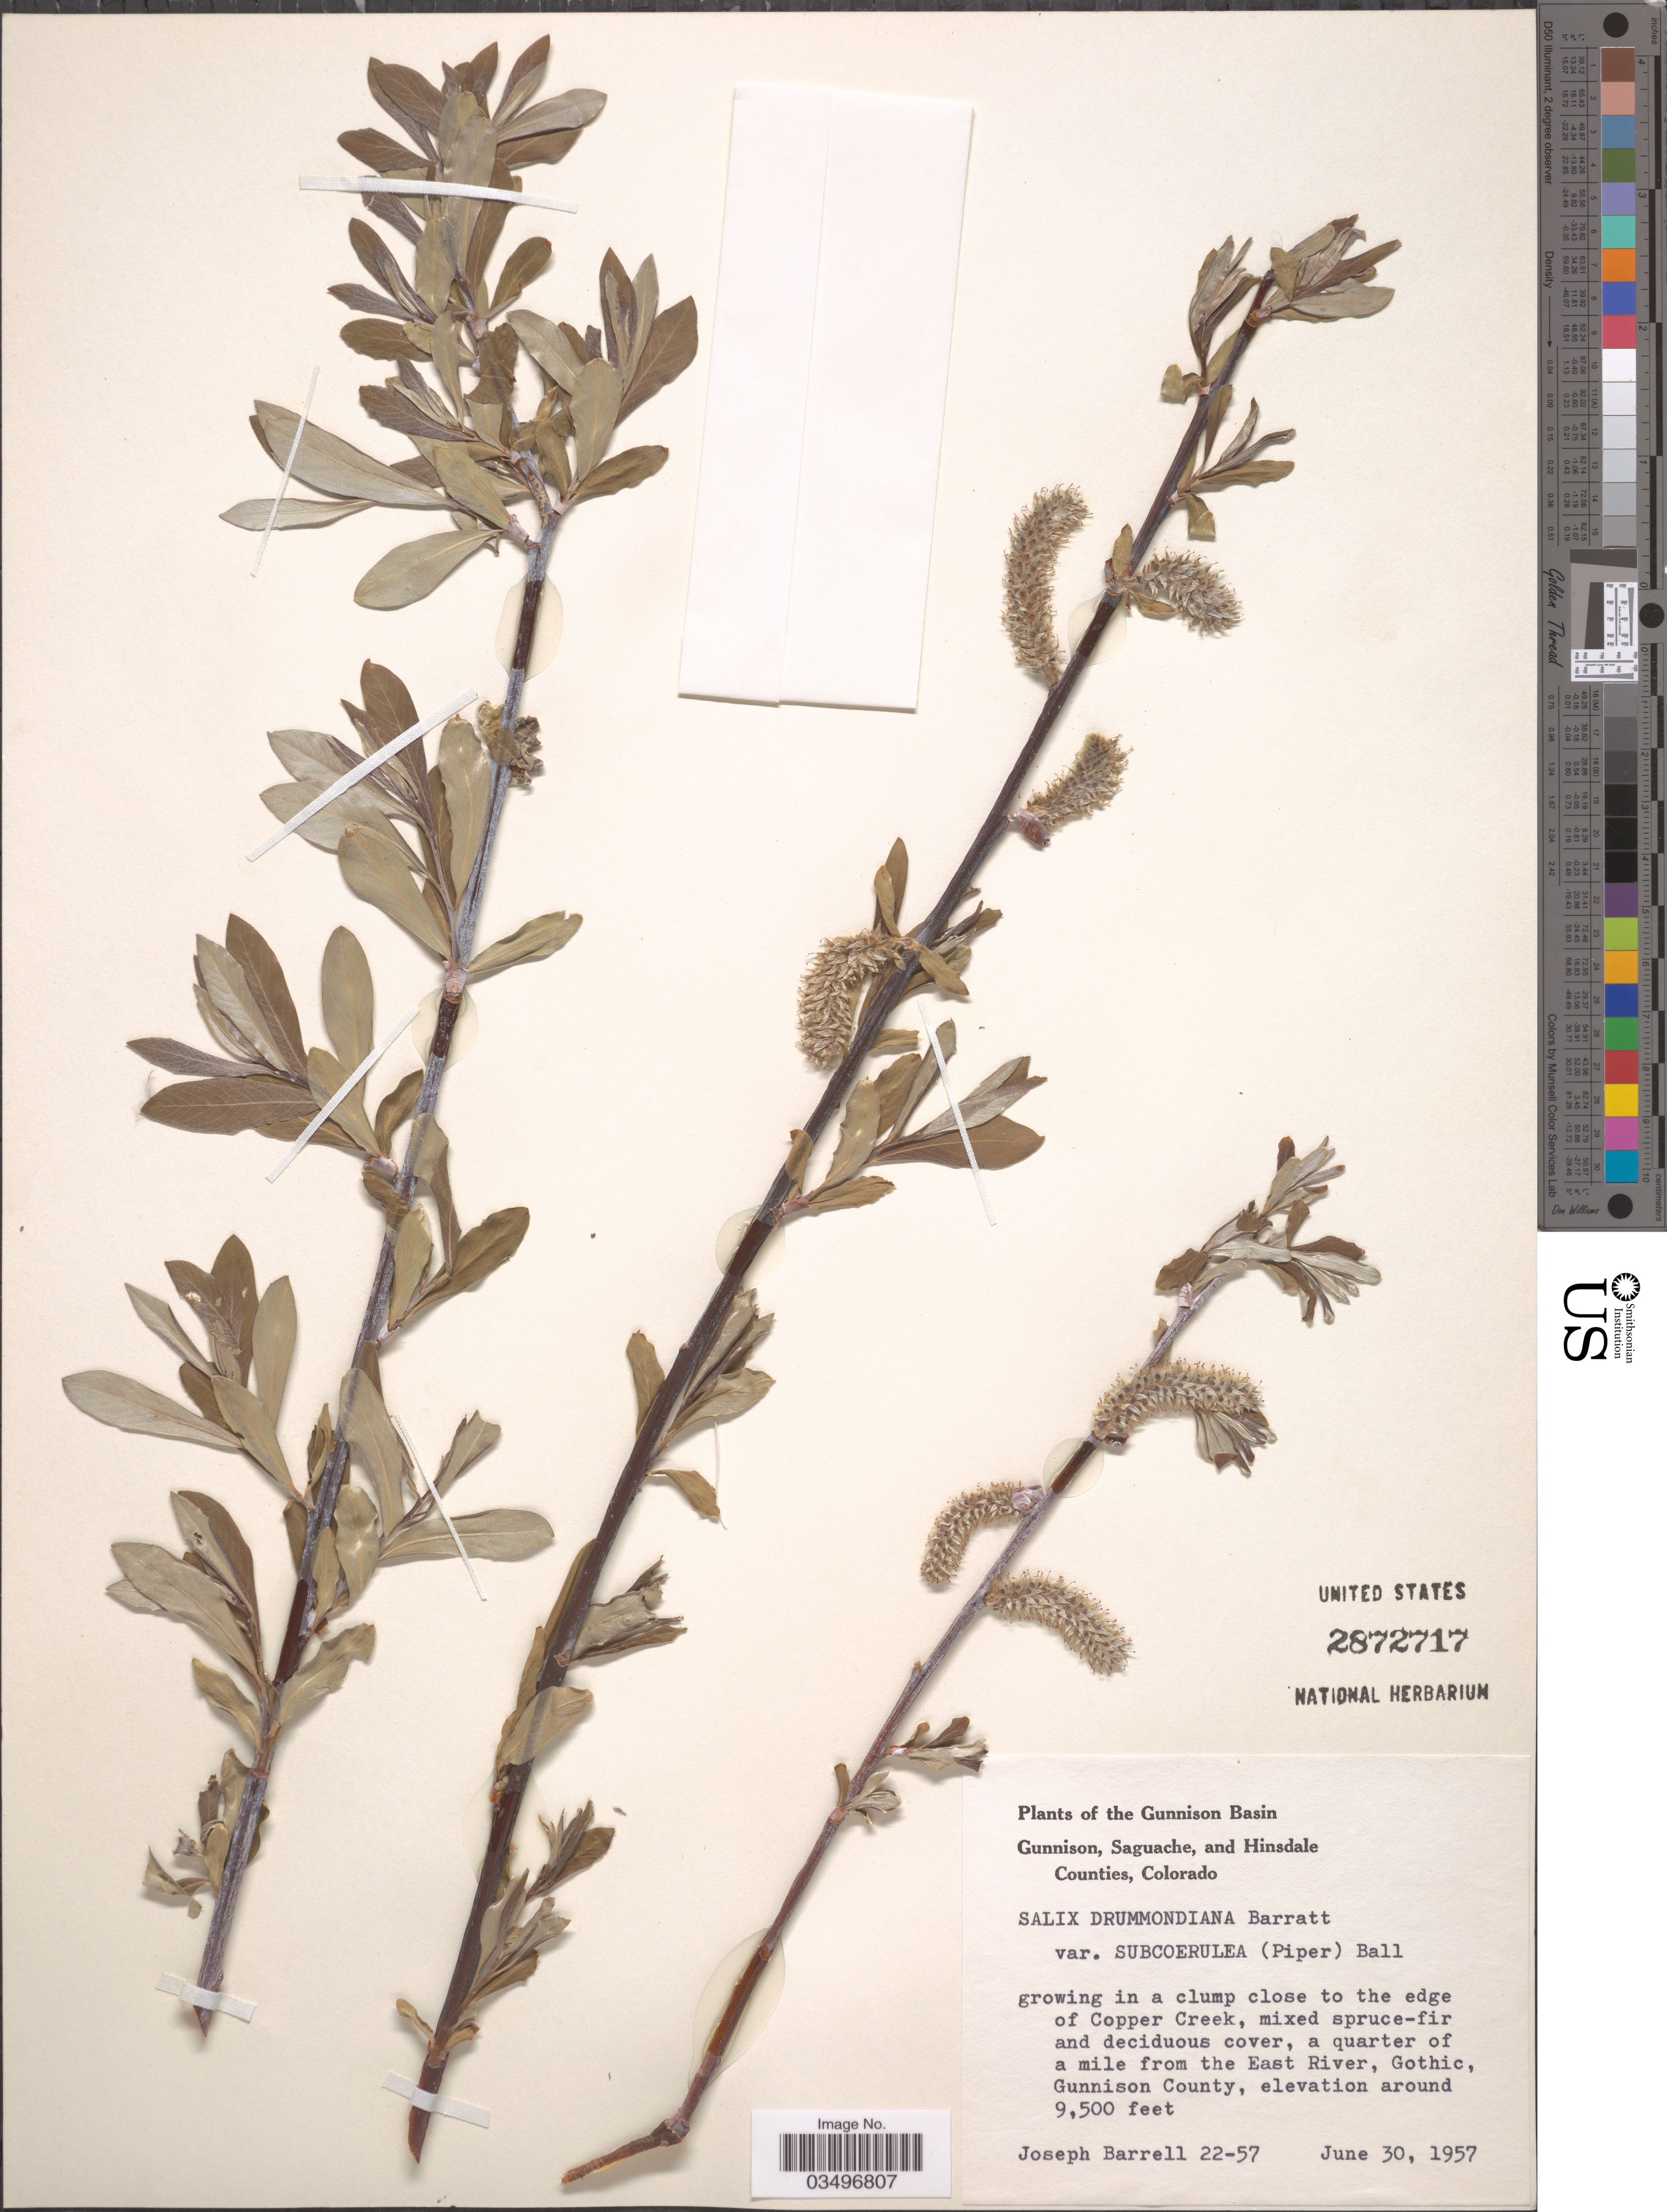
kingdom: Plantae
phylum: Tracheophyta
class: Magnoliopsida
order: Malpighiales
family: Salicaceae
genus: Salix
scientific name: Salix drummondiana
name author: Barratt ex Hook.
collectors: J. Barrell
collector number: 22-57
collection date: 1957-06-30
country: United States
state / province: Colorado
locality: The Gunnison Basin. Close to the edge of Copper Creek. A quarter of a mile from the East River, Gothic, Gunnison County.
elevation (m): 2896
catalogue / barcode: US 2872717